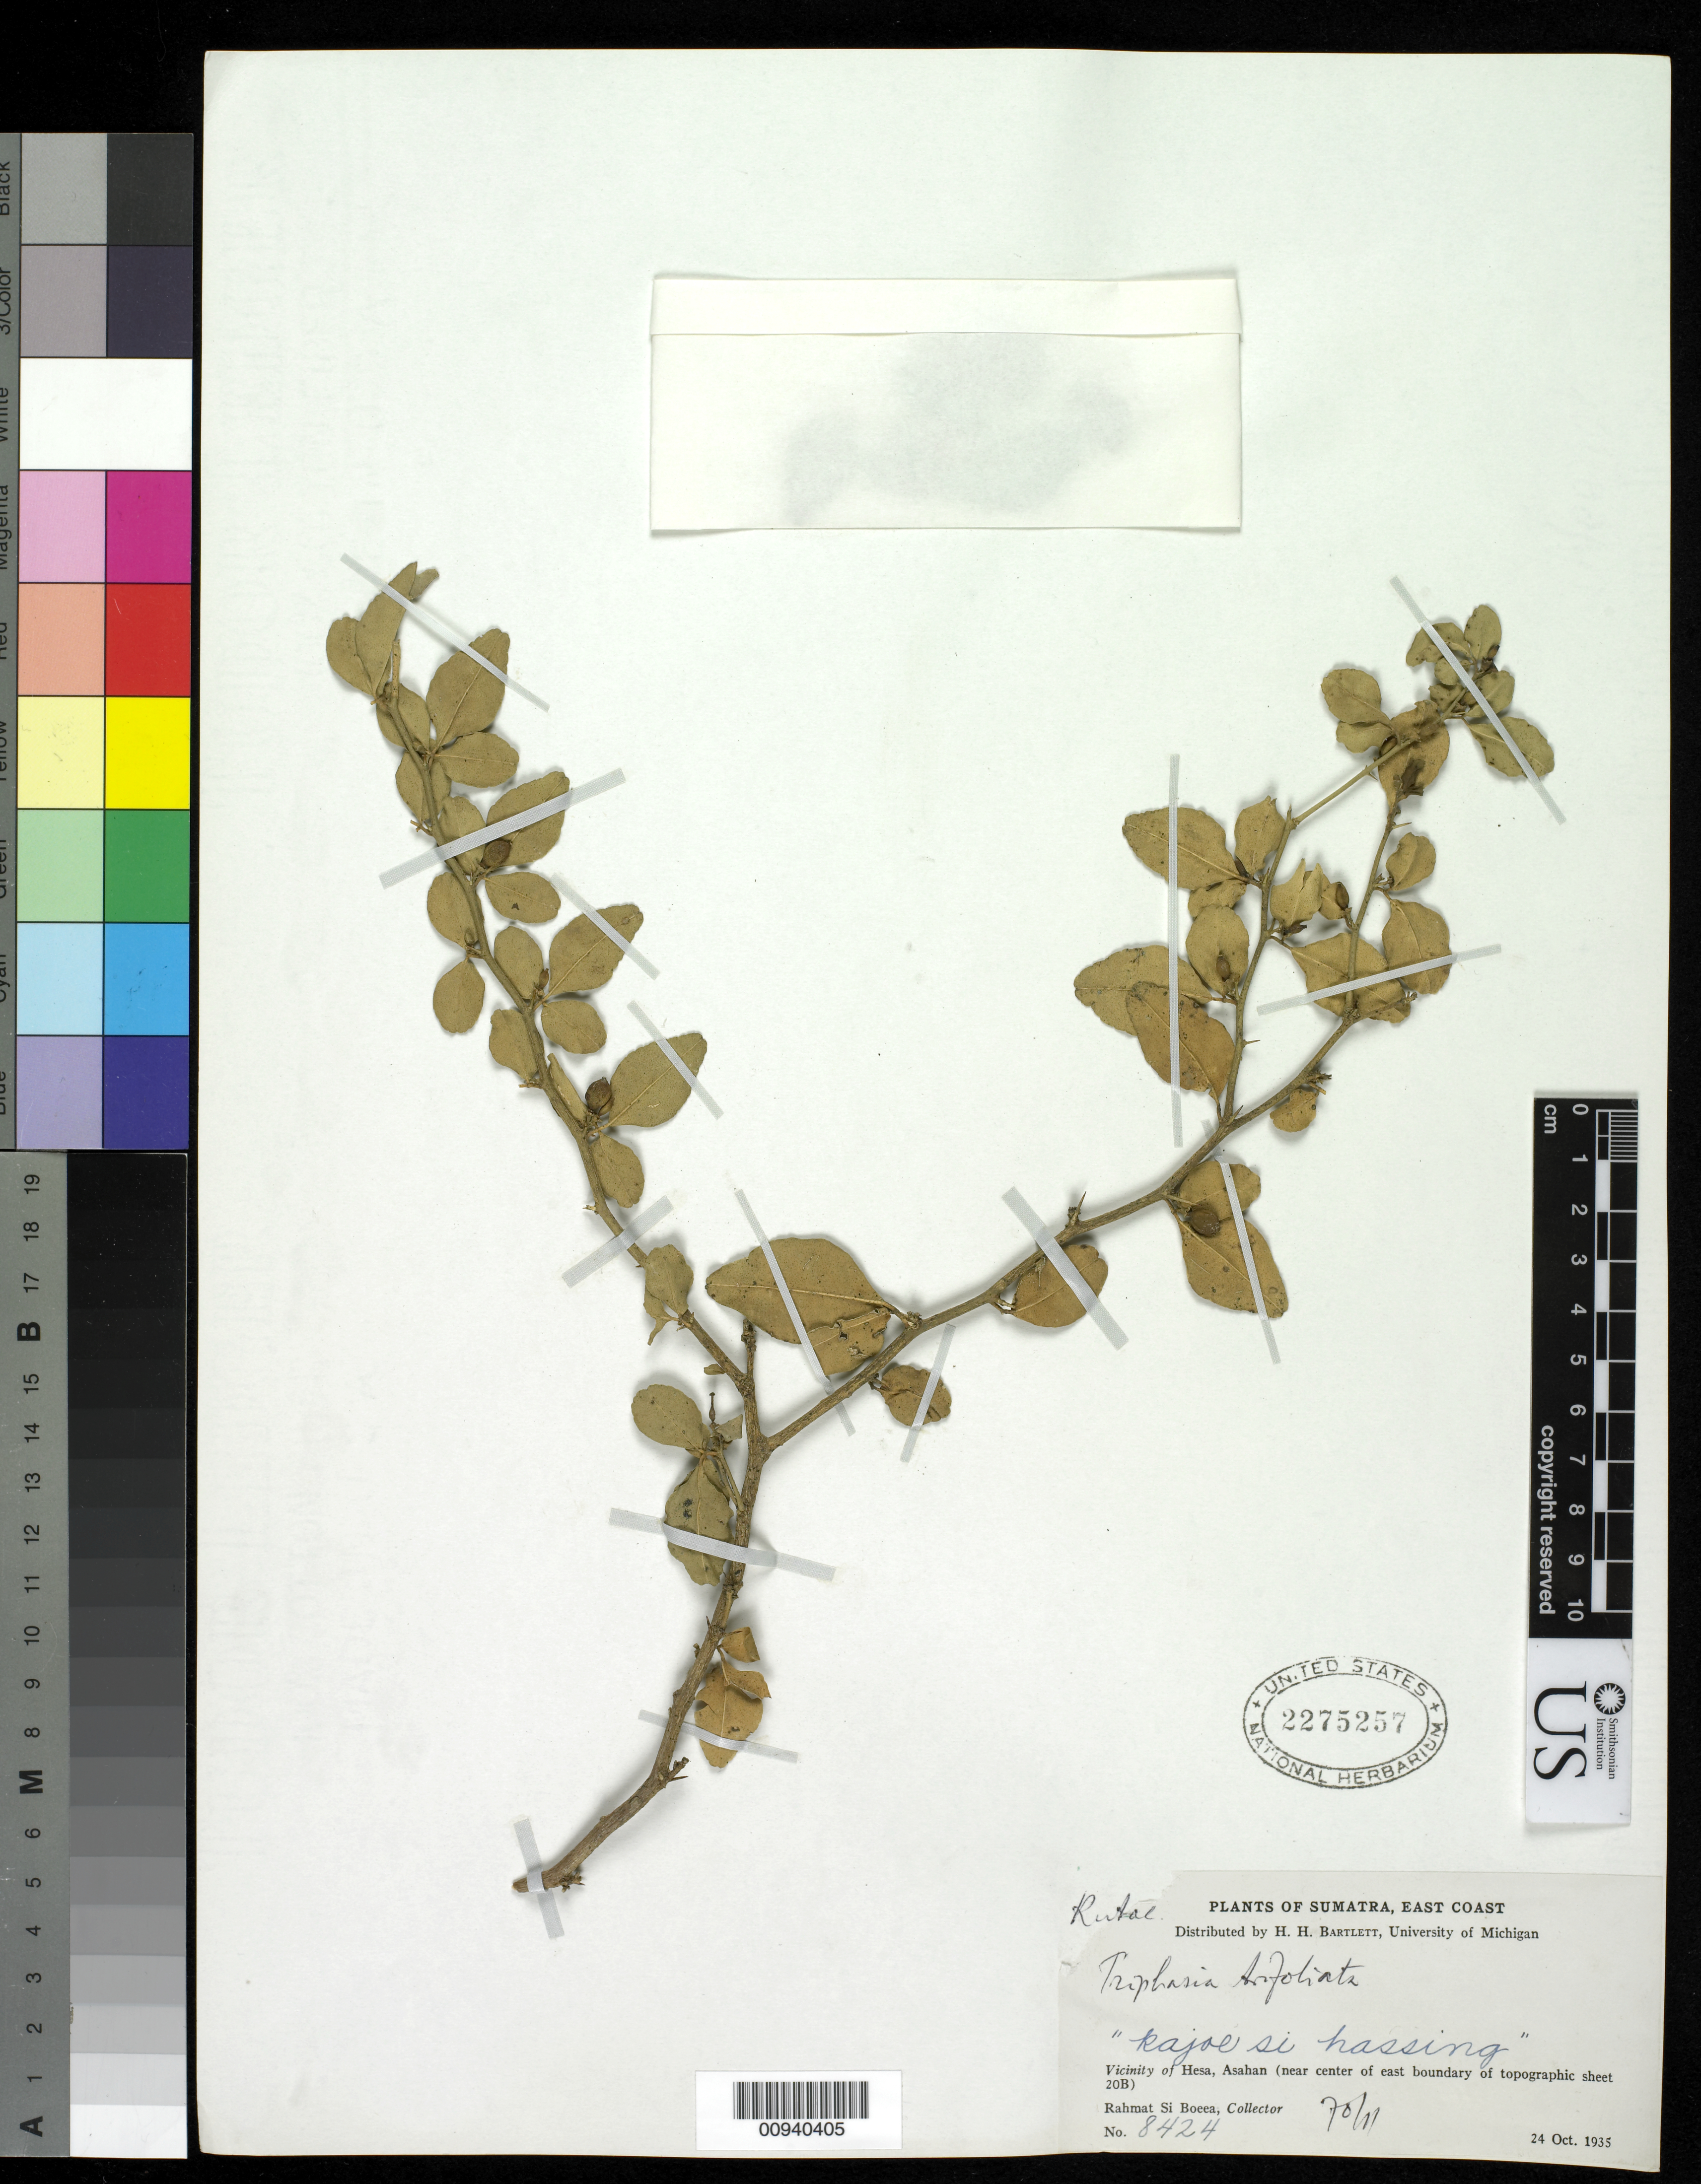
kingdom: Plantae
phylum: Tracheophyta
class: Magnoliopsida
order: Sapindales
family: Rutaceae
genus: Triphasia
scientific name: Triphasia trifolia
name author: (Burm. f.) P. Wilson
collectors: Rahmat Si Boeea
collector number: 8424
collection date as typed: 24 Oct 1935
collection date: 1935-10-24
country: Indonesia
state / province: Sumatra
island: Sumatra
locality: Vicinity of Hesa, Asahan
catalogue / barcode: US 2275257